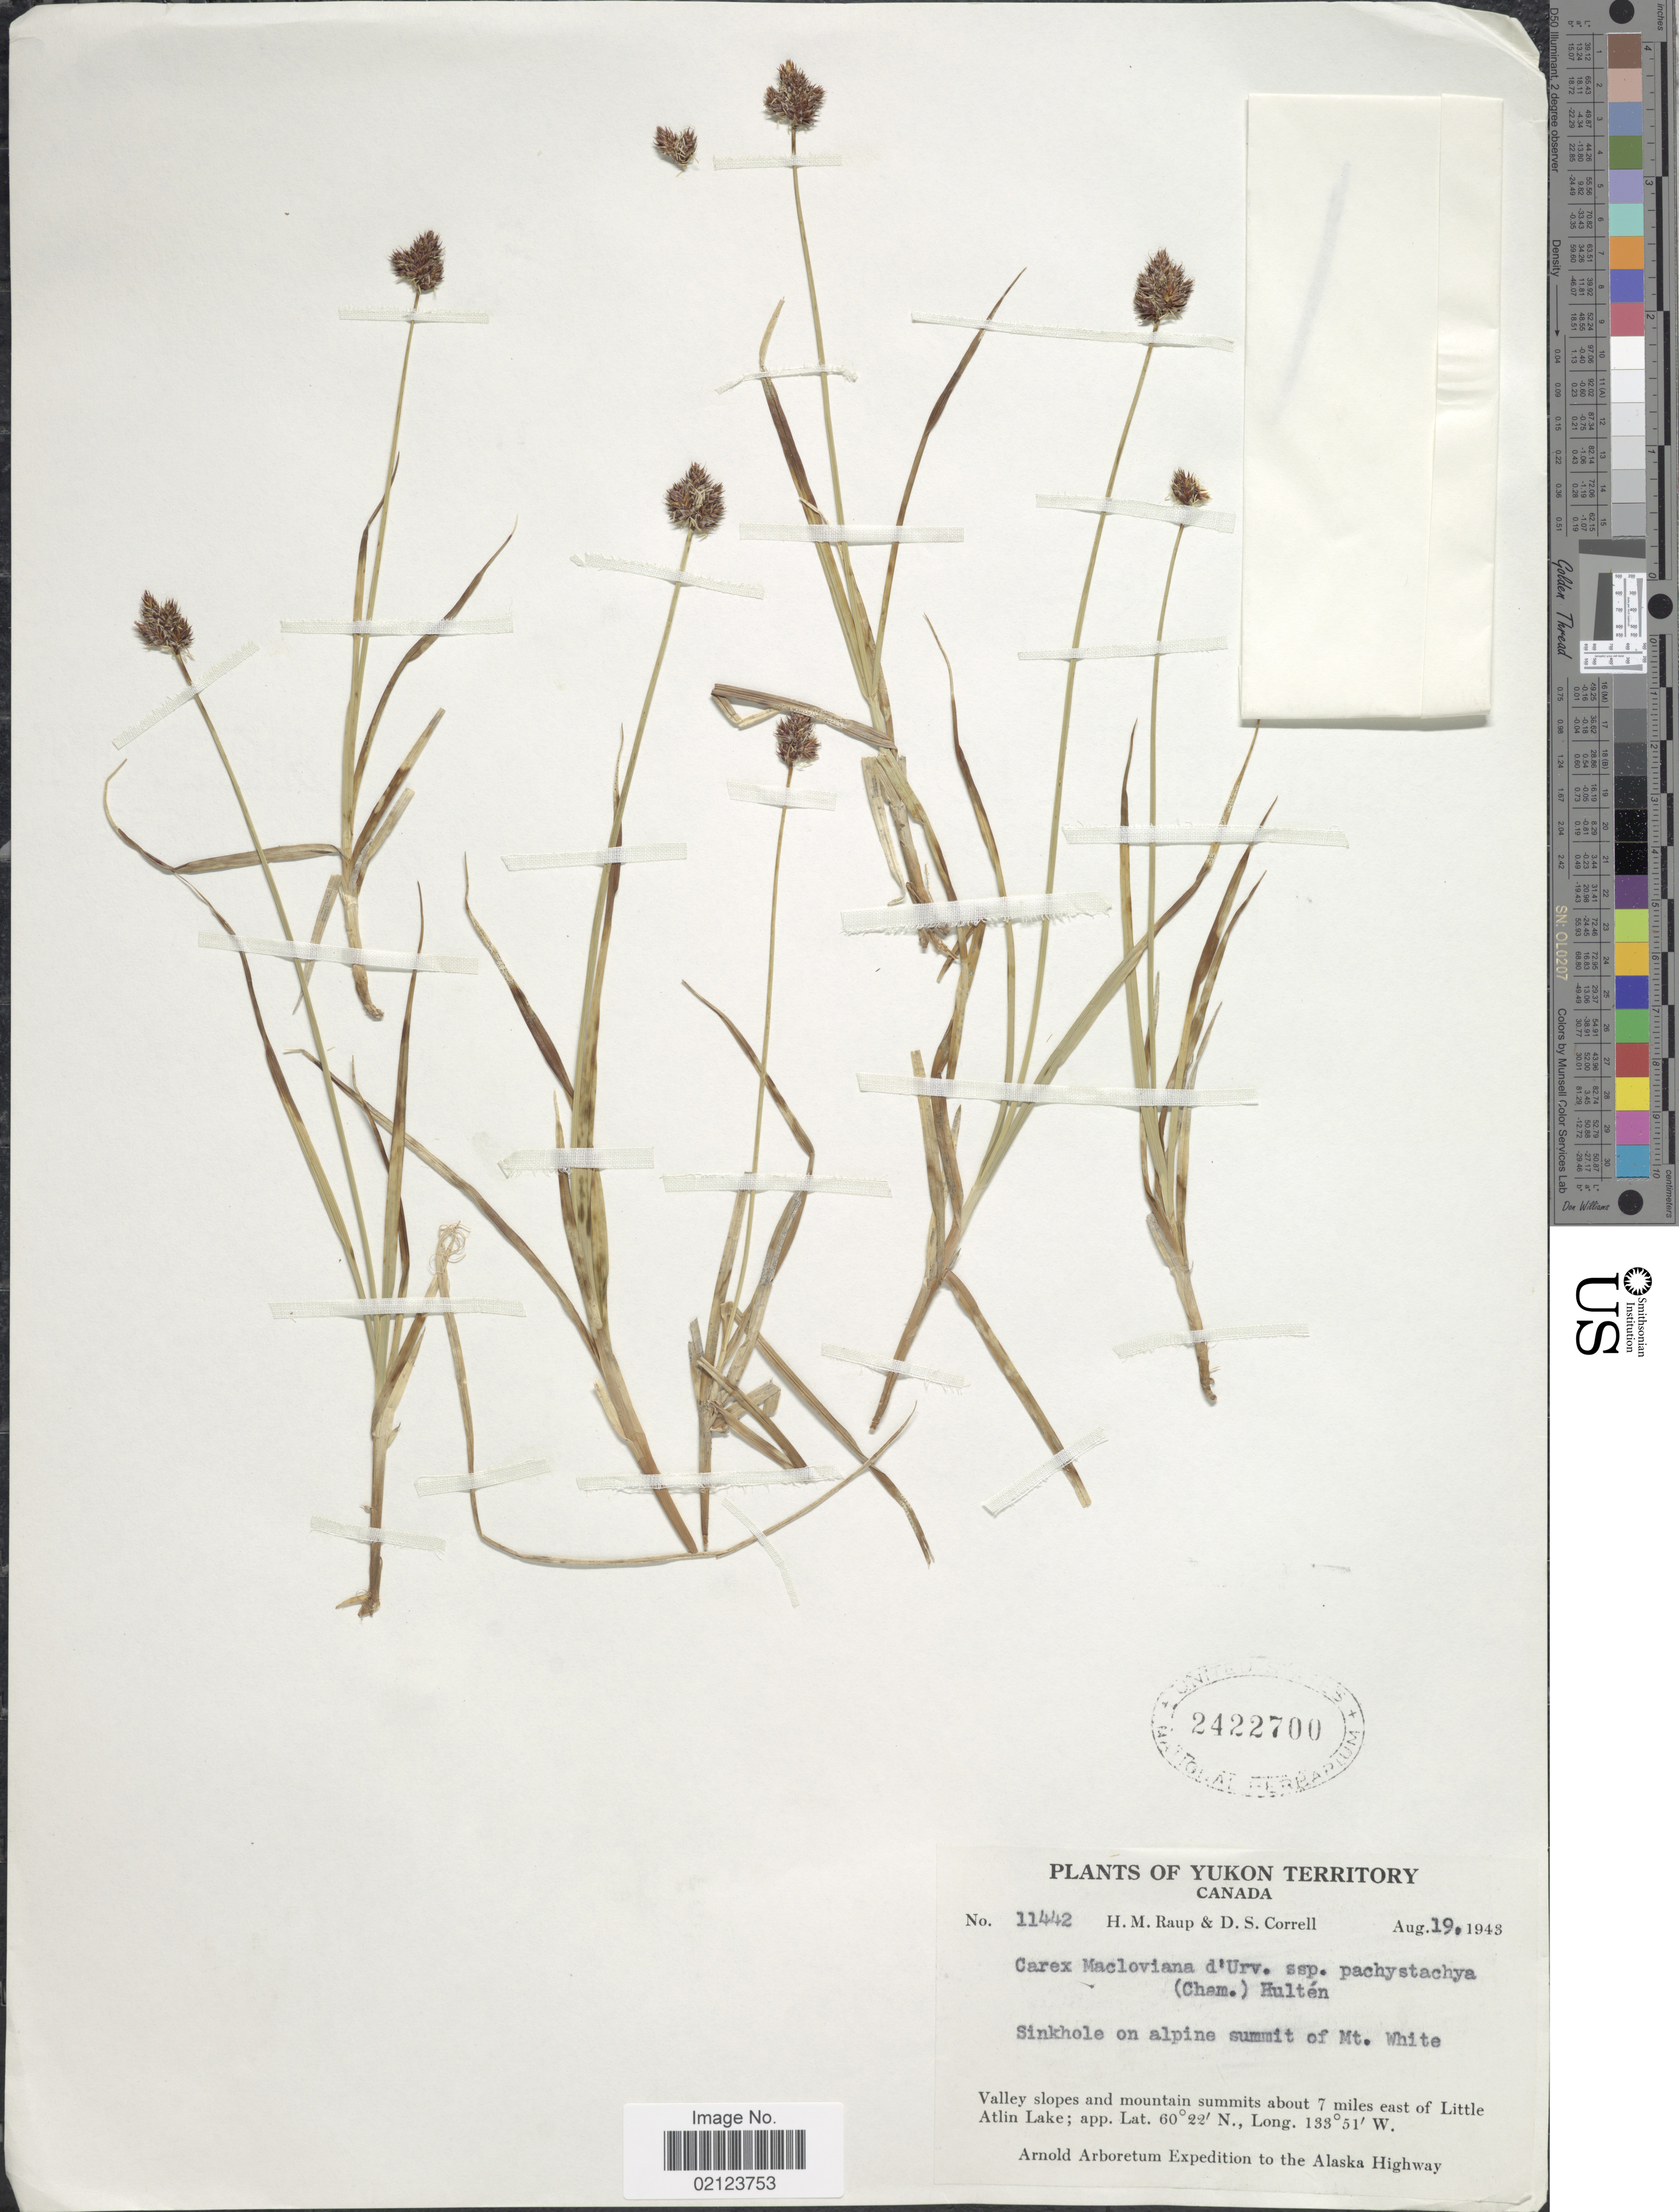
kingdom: Plantae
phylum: Tracheophyta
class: Liliopsida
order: Poales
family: Cyperaceae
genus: Carex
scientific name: Carex macloviana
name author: d'Urv.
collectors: H. Raup & D. S. Correll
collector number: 11442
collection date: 1943-08-19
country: Canada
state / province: Yukon Territory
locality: Sinkhole on alpine summit of Mt. White. Valley slopes and mountain summits about 7 miles east of Little Atlin Lake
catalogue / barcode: US 2422700